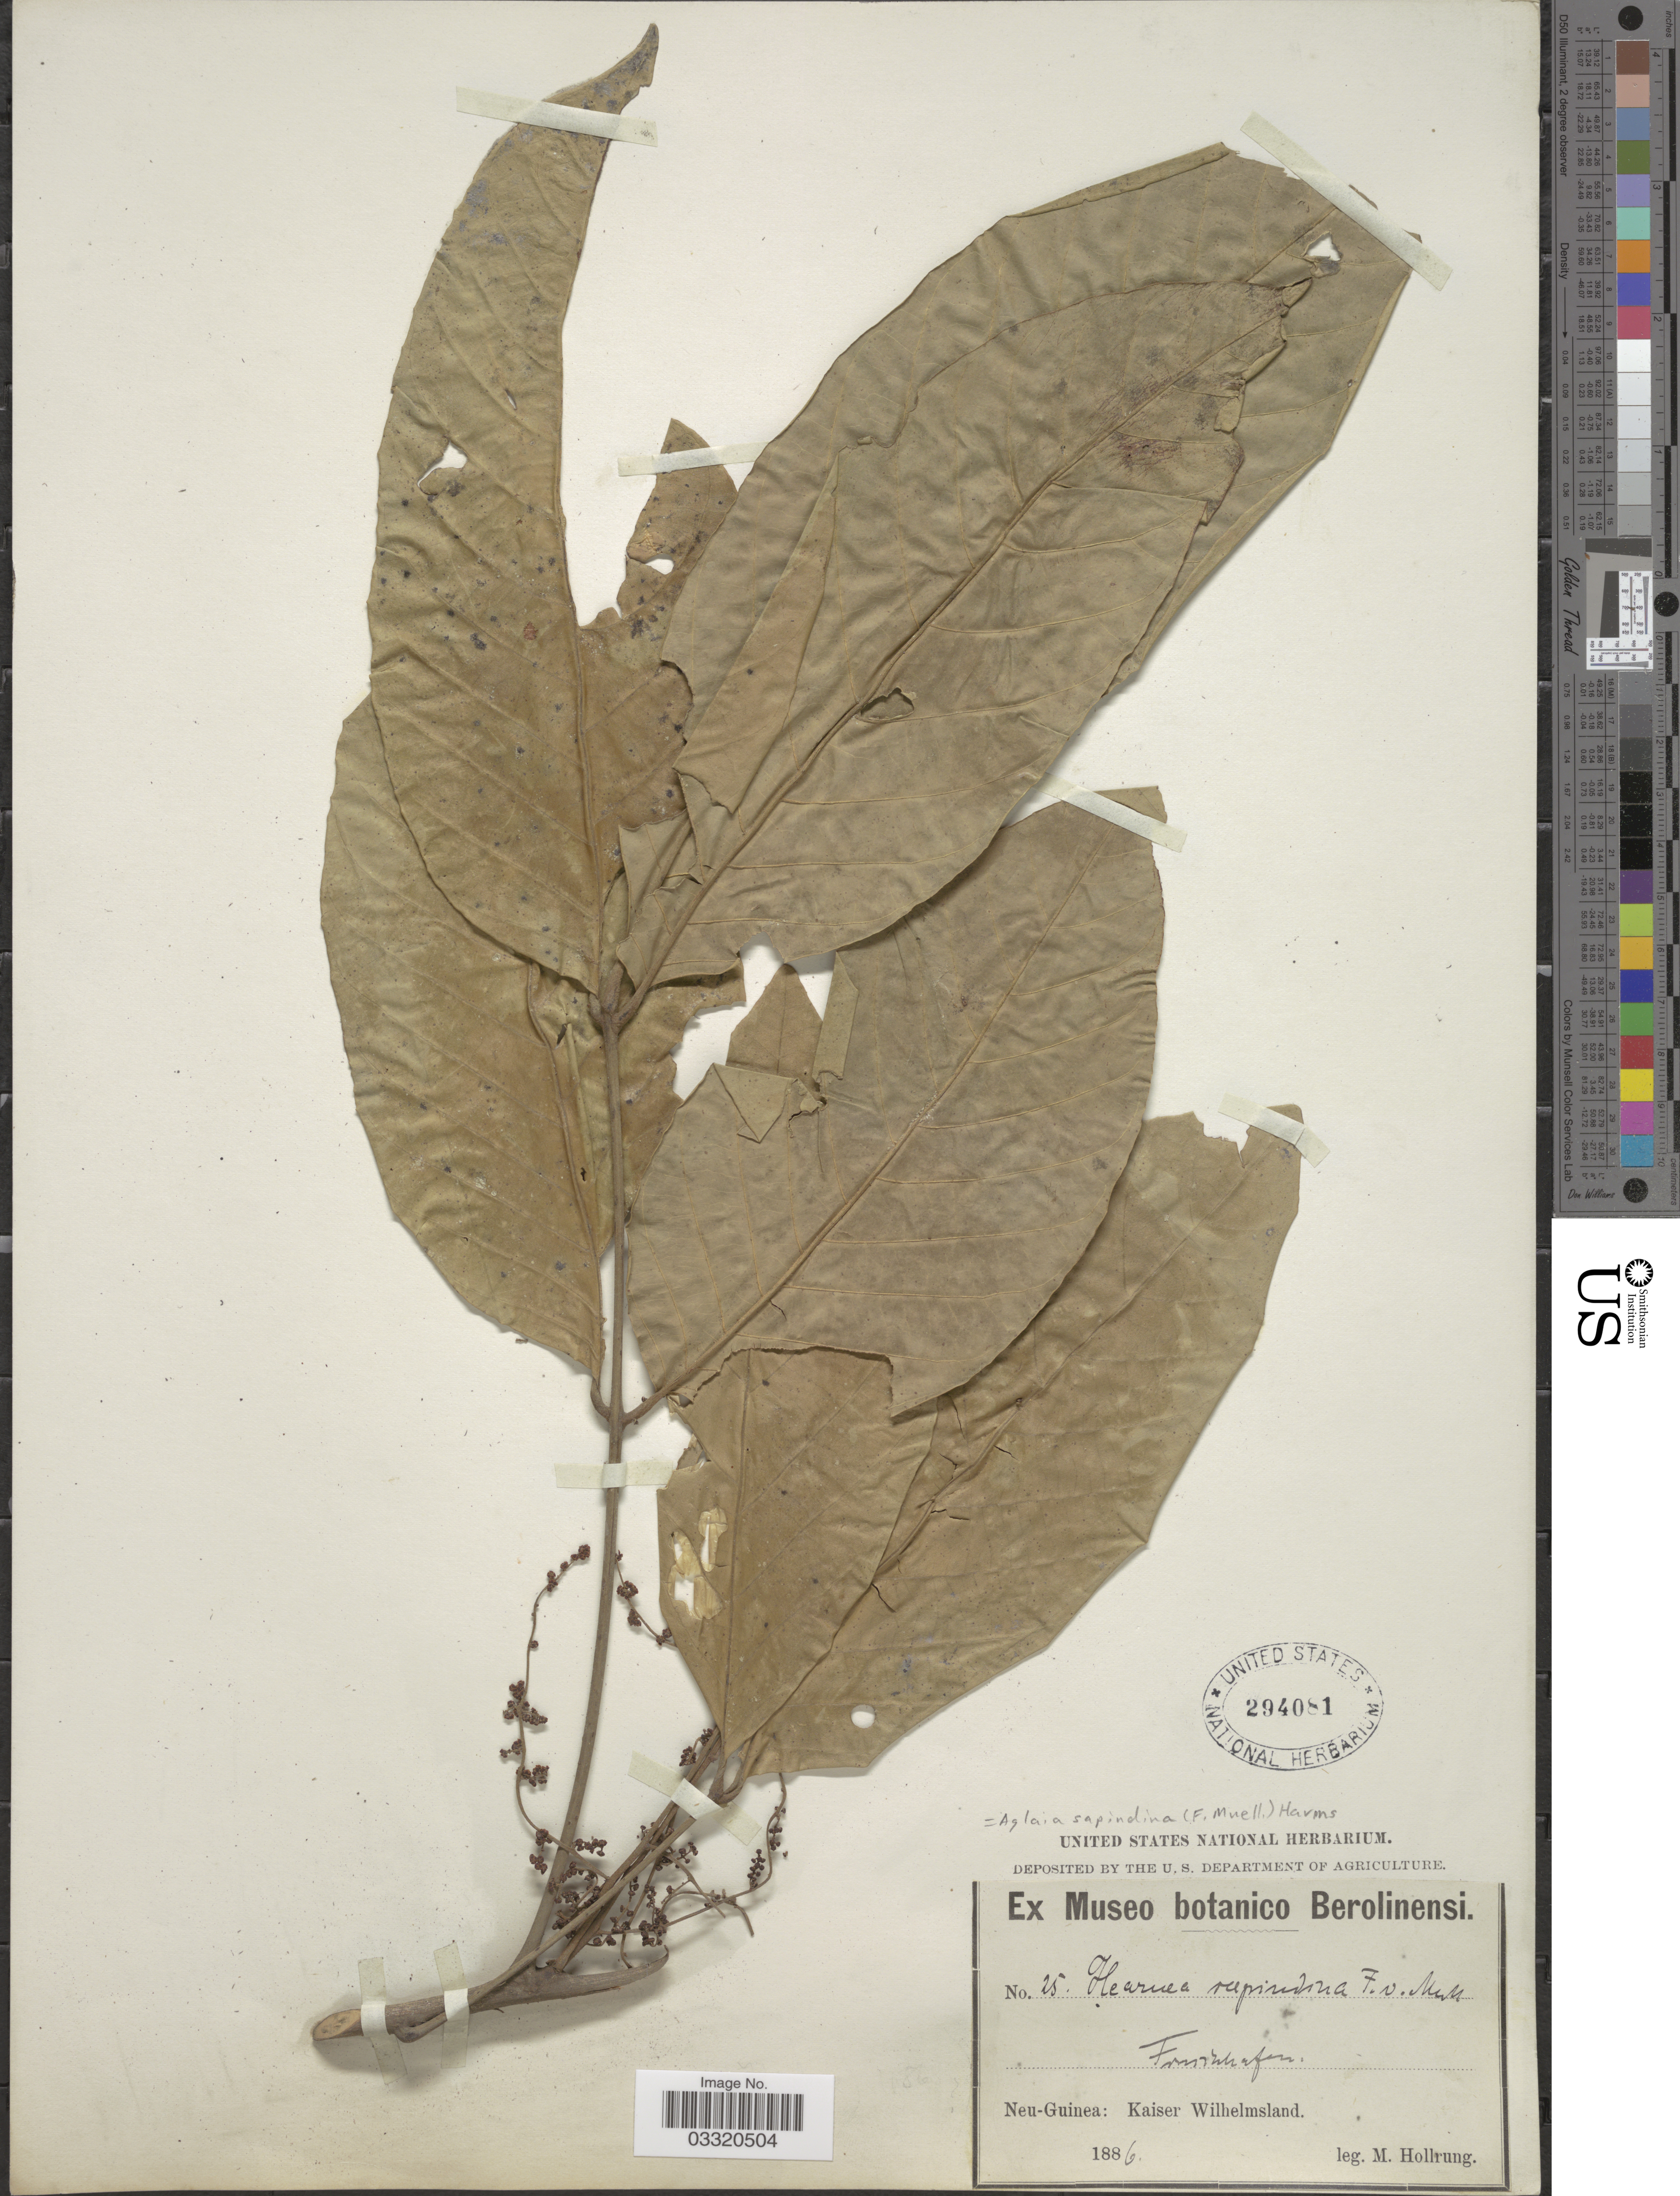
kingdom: Plantae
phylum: Tracheophyta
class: Magnoliopsida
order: Sapindales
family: Meliaceae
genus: Aglaia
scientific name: Aglaia sapindina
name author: (F. Muell.) Harms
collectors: M. Hollrung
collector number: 25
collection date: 1886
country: Papua New Guinea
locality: [illegible text] Neu-Guinea: Kaiser Wilhelmsland.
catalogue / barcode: US 294081